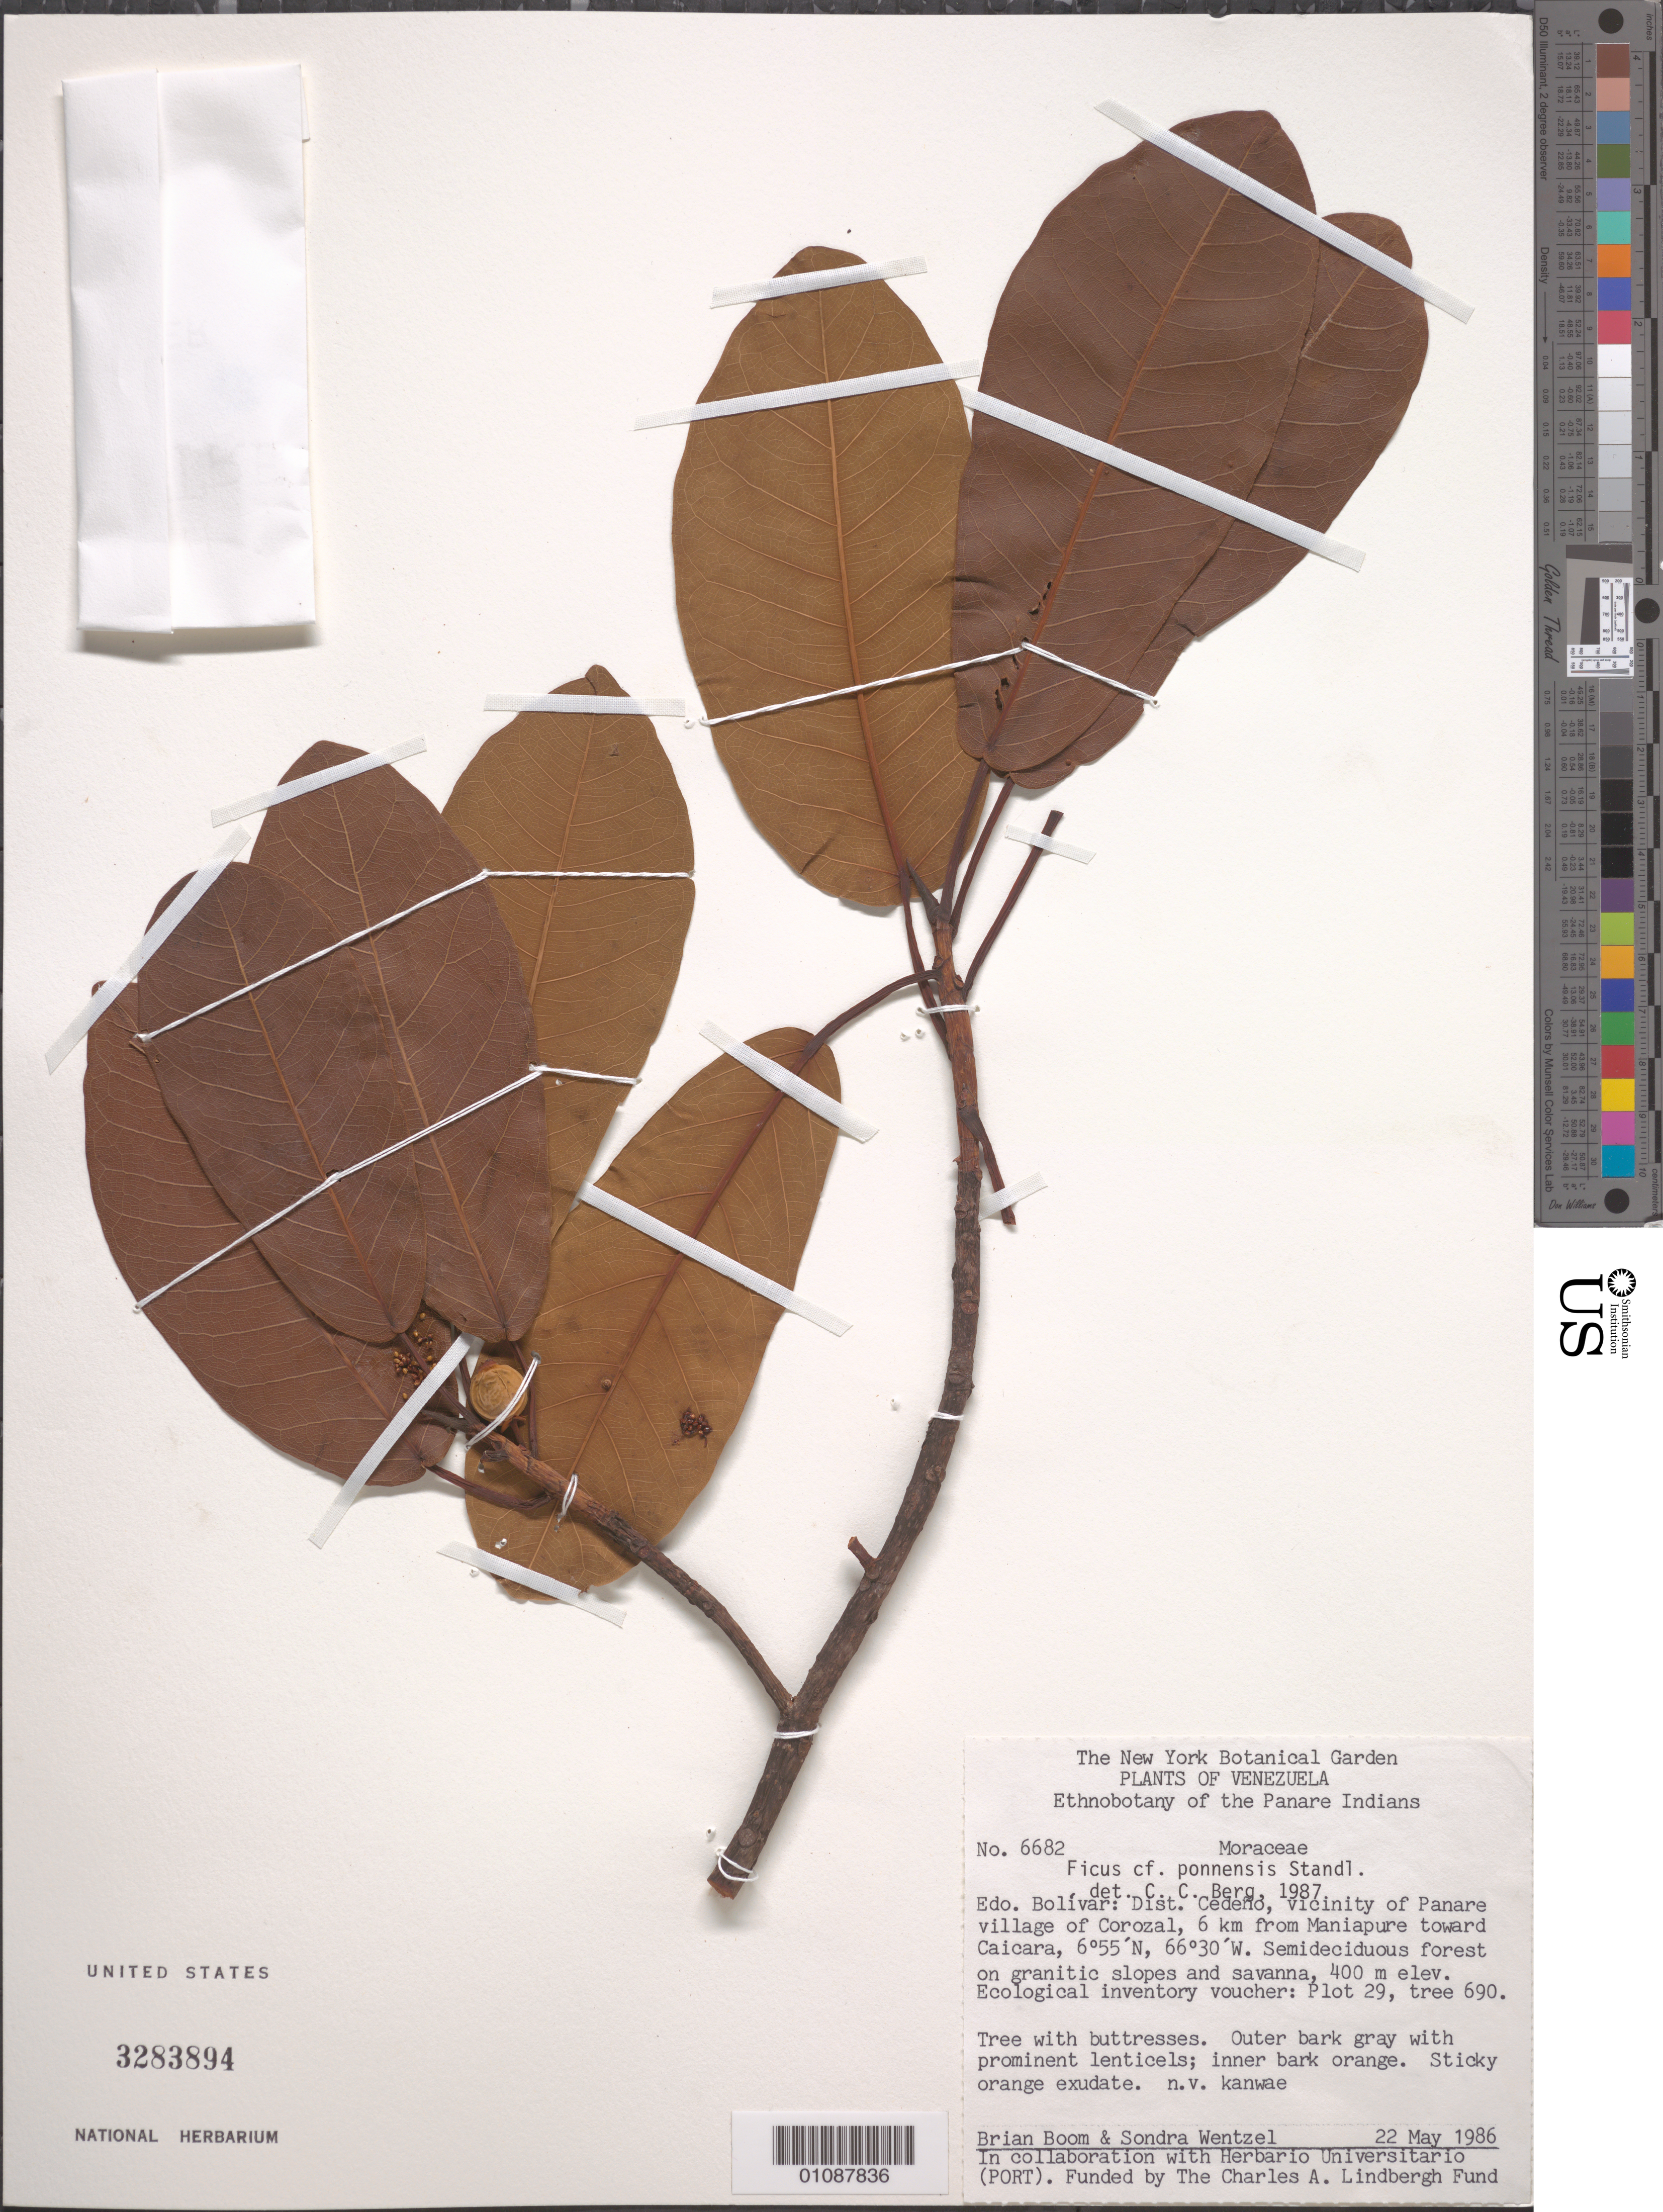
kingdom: Plantae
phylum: Tracheophyta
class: Magnoliopsida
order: Rosales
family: Moraceae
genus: Ficus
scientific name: Ficus ponnensis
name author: Standl.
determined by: Berg, C. C.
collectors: B. M. Boom & S. Wentzel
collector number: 6682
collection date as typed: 22-May-86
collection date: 1986-05-22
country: Venezuela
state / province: Bolívar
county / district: Cedeño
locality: Panare village of Corozal, vic., 6 km from Maniapure toward Caicara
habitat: Semideciduous forest on granitic slopes and savanna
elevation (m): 400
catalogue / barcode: US 3283894